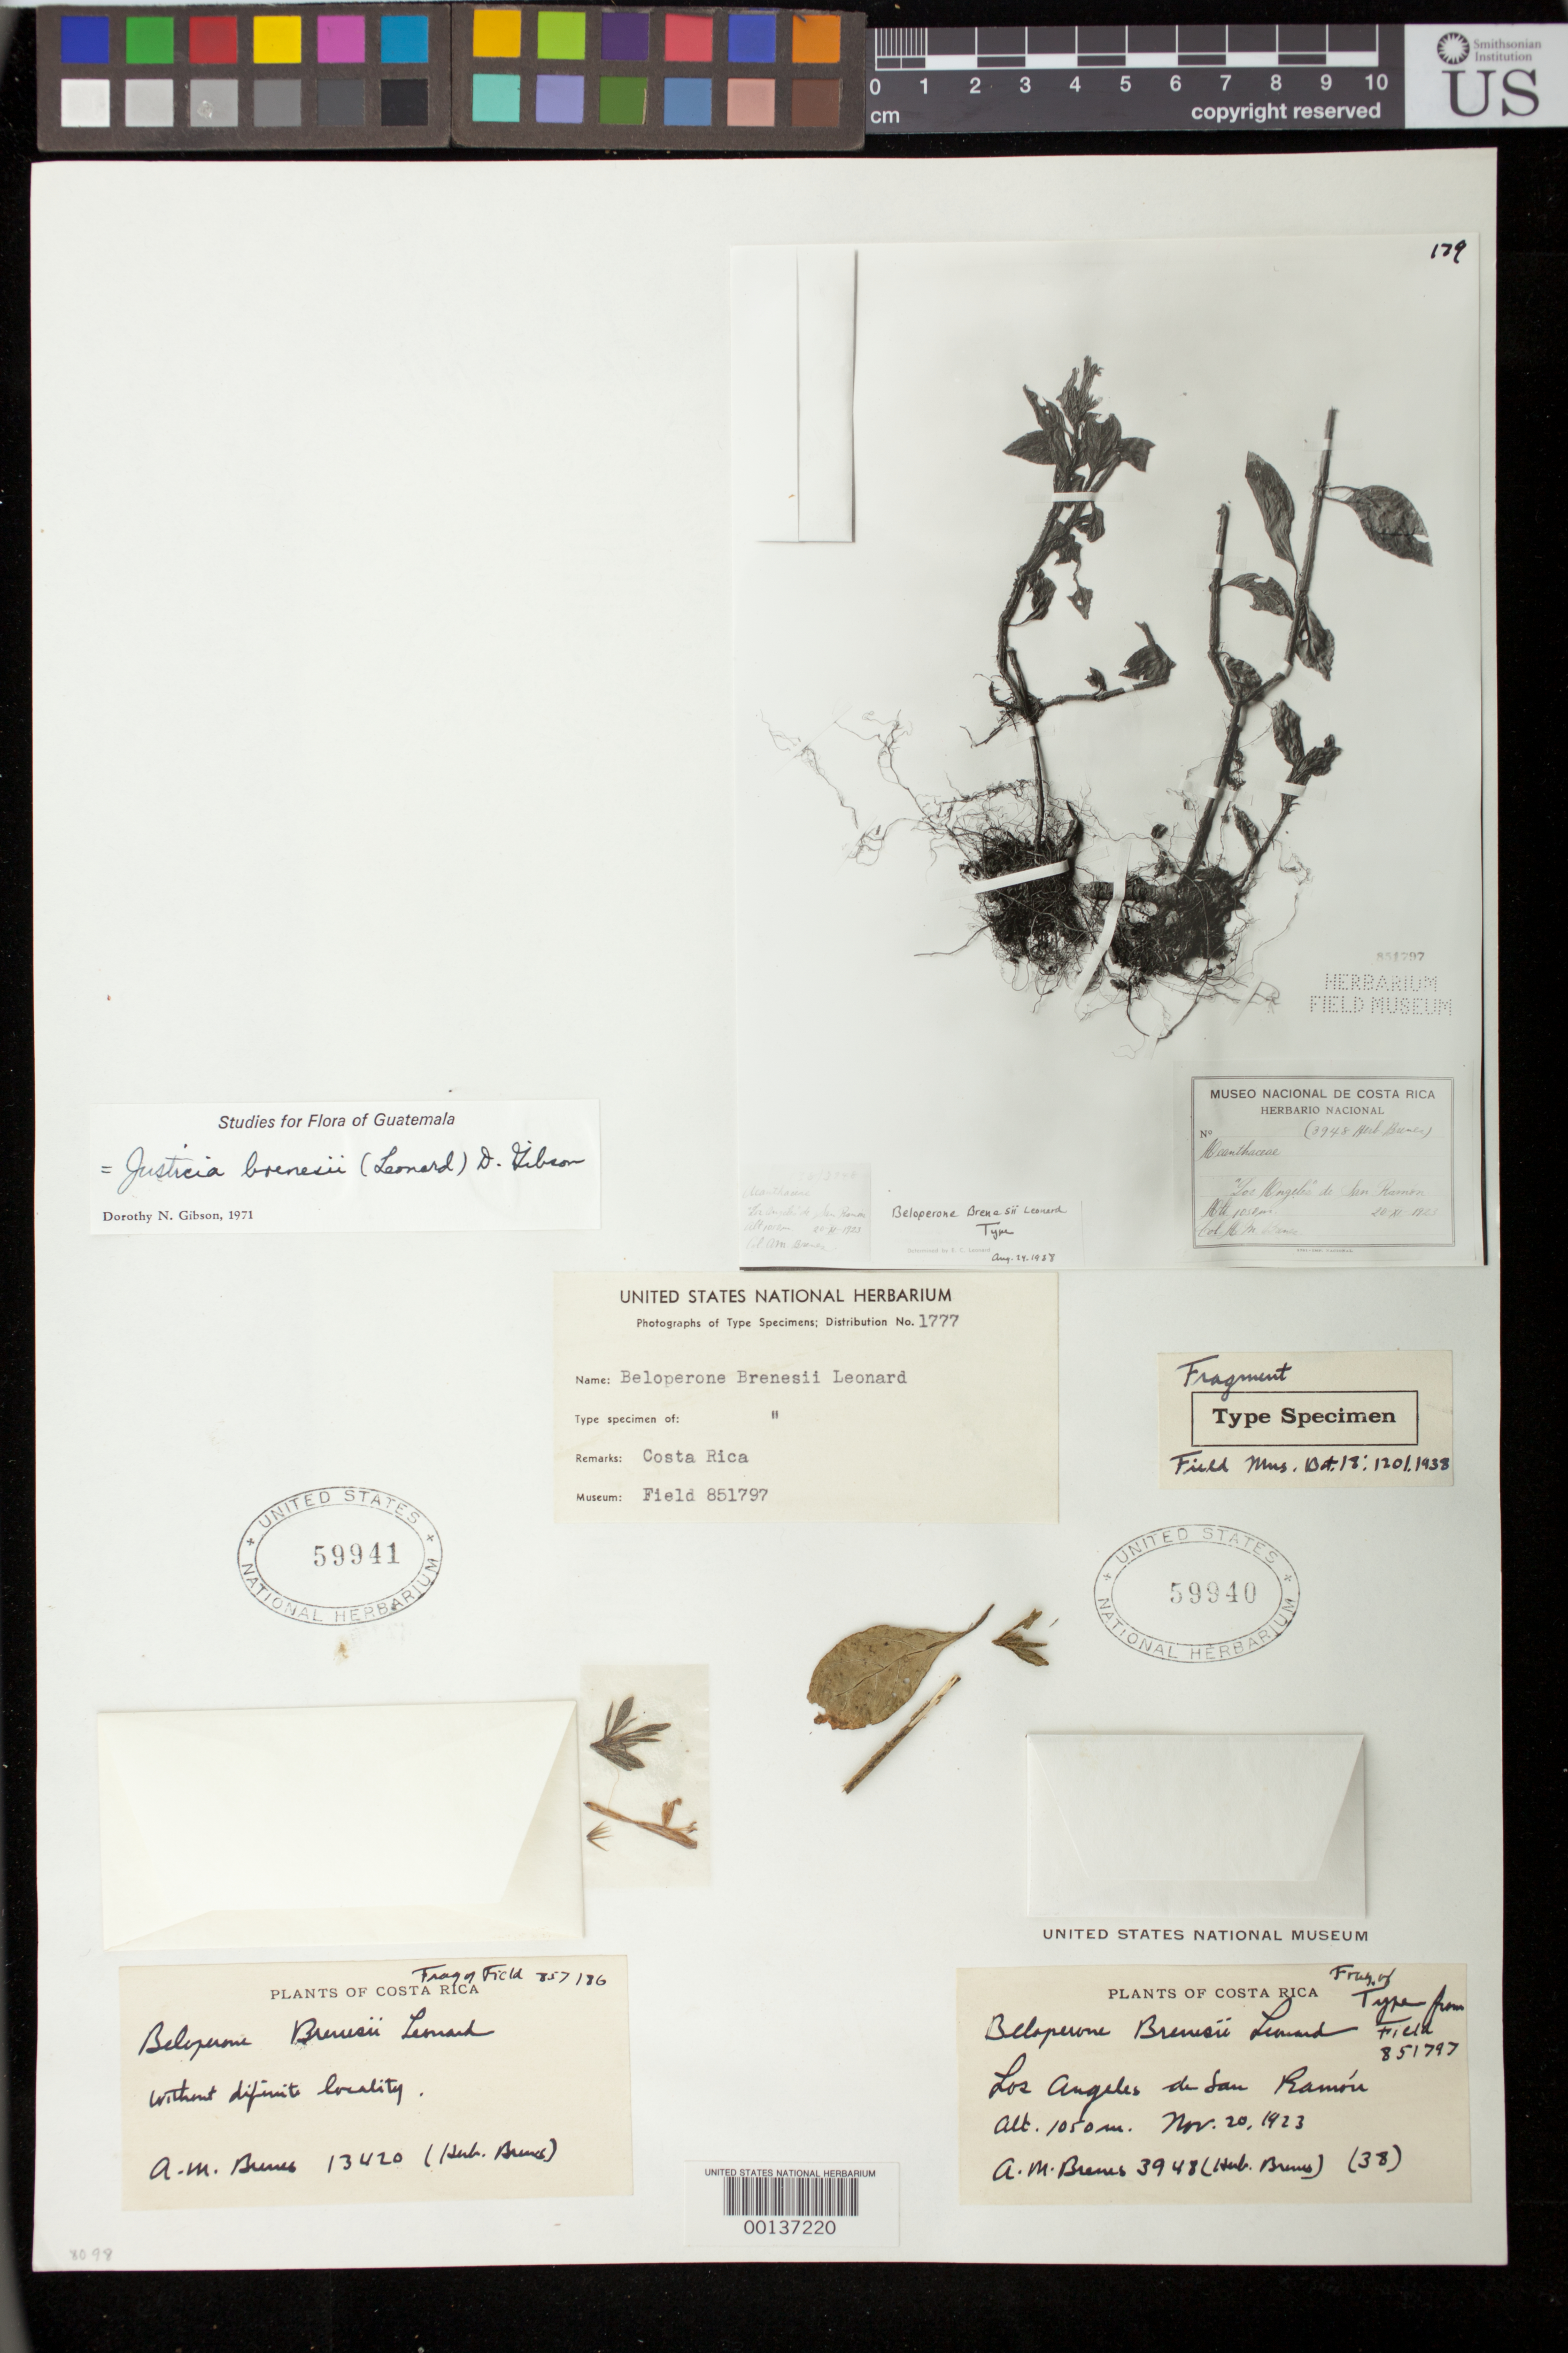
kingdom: Plantae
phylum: Tracheophyta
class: Magnoliopsida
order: Lamiales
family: Acanthaceae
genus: Beloperone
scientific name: Beloperone brenesii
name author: Leonard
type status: Isotype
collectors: A. Brenes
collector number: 3948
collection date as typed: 29 Nov 1923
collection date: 1923-11-29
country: Costa Rica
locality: Los Angeles de San Ramon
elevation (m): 1050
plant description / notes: Photograph and fragmentary material of (holo) type specimen ex herb. Field Museum. Also mounted on sheet is fragmentary material of non-type specimen, Brenes 13420 (also ex herb. Field Museum)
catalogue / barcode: US 59940